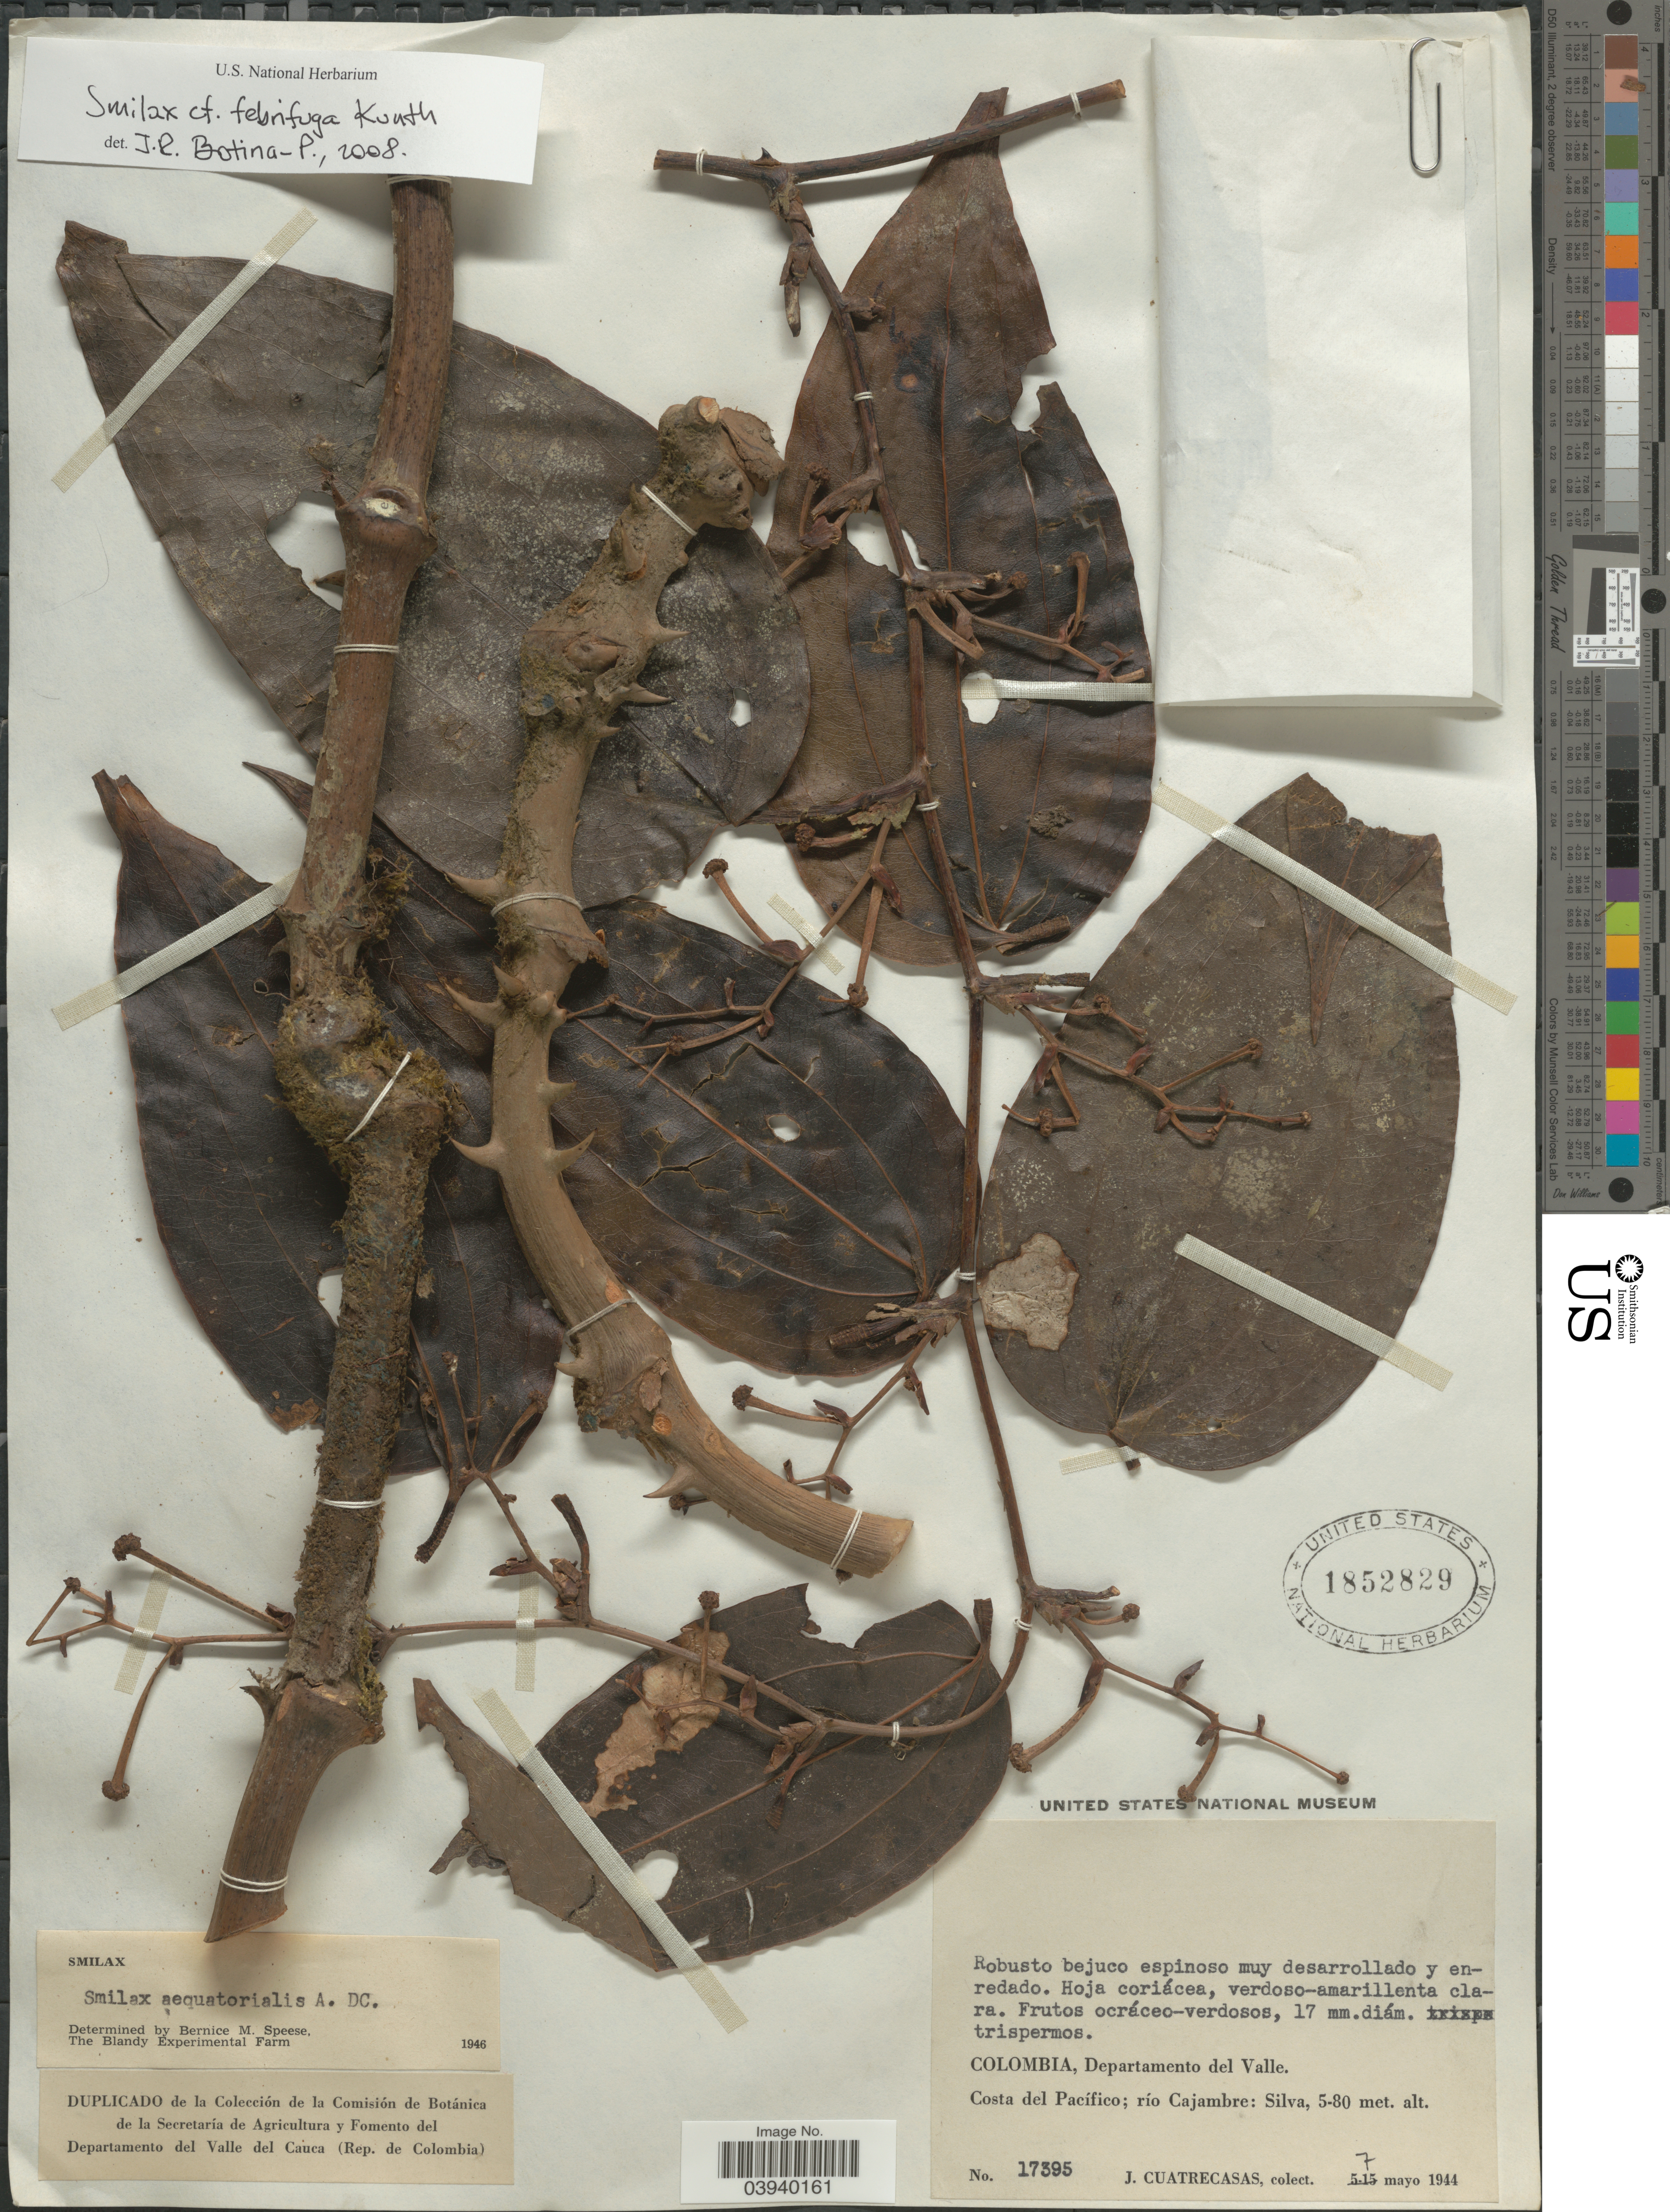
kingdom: Plantae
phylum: Tracheophyta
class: Liliopsida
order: Liliales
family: Smilacaceae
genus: Smilax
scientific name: Smilax febrifuga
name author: Kunth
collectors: J. Cuatrecasas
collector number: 17395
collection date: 1944-05-07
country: Colombia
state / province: Valle del Cauca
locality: Departamento del Valle. Costa del Pacífico; río Cajambre: Silva.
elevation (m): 5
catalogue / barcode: US 1852829